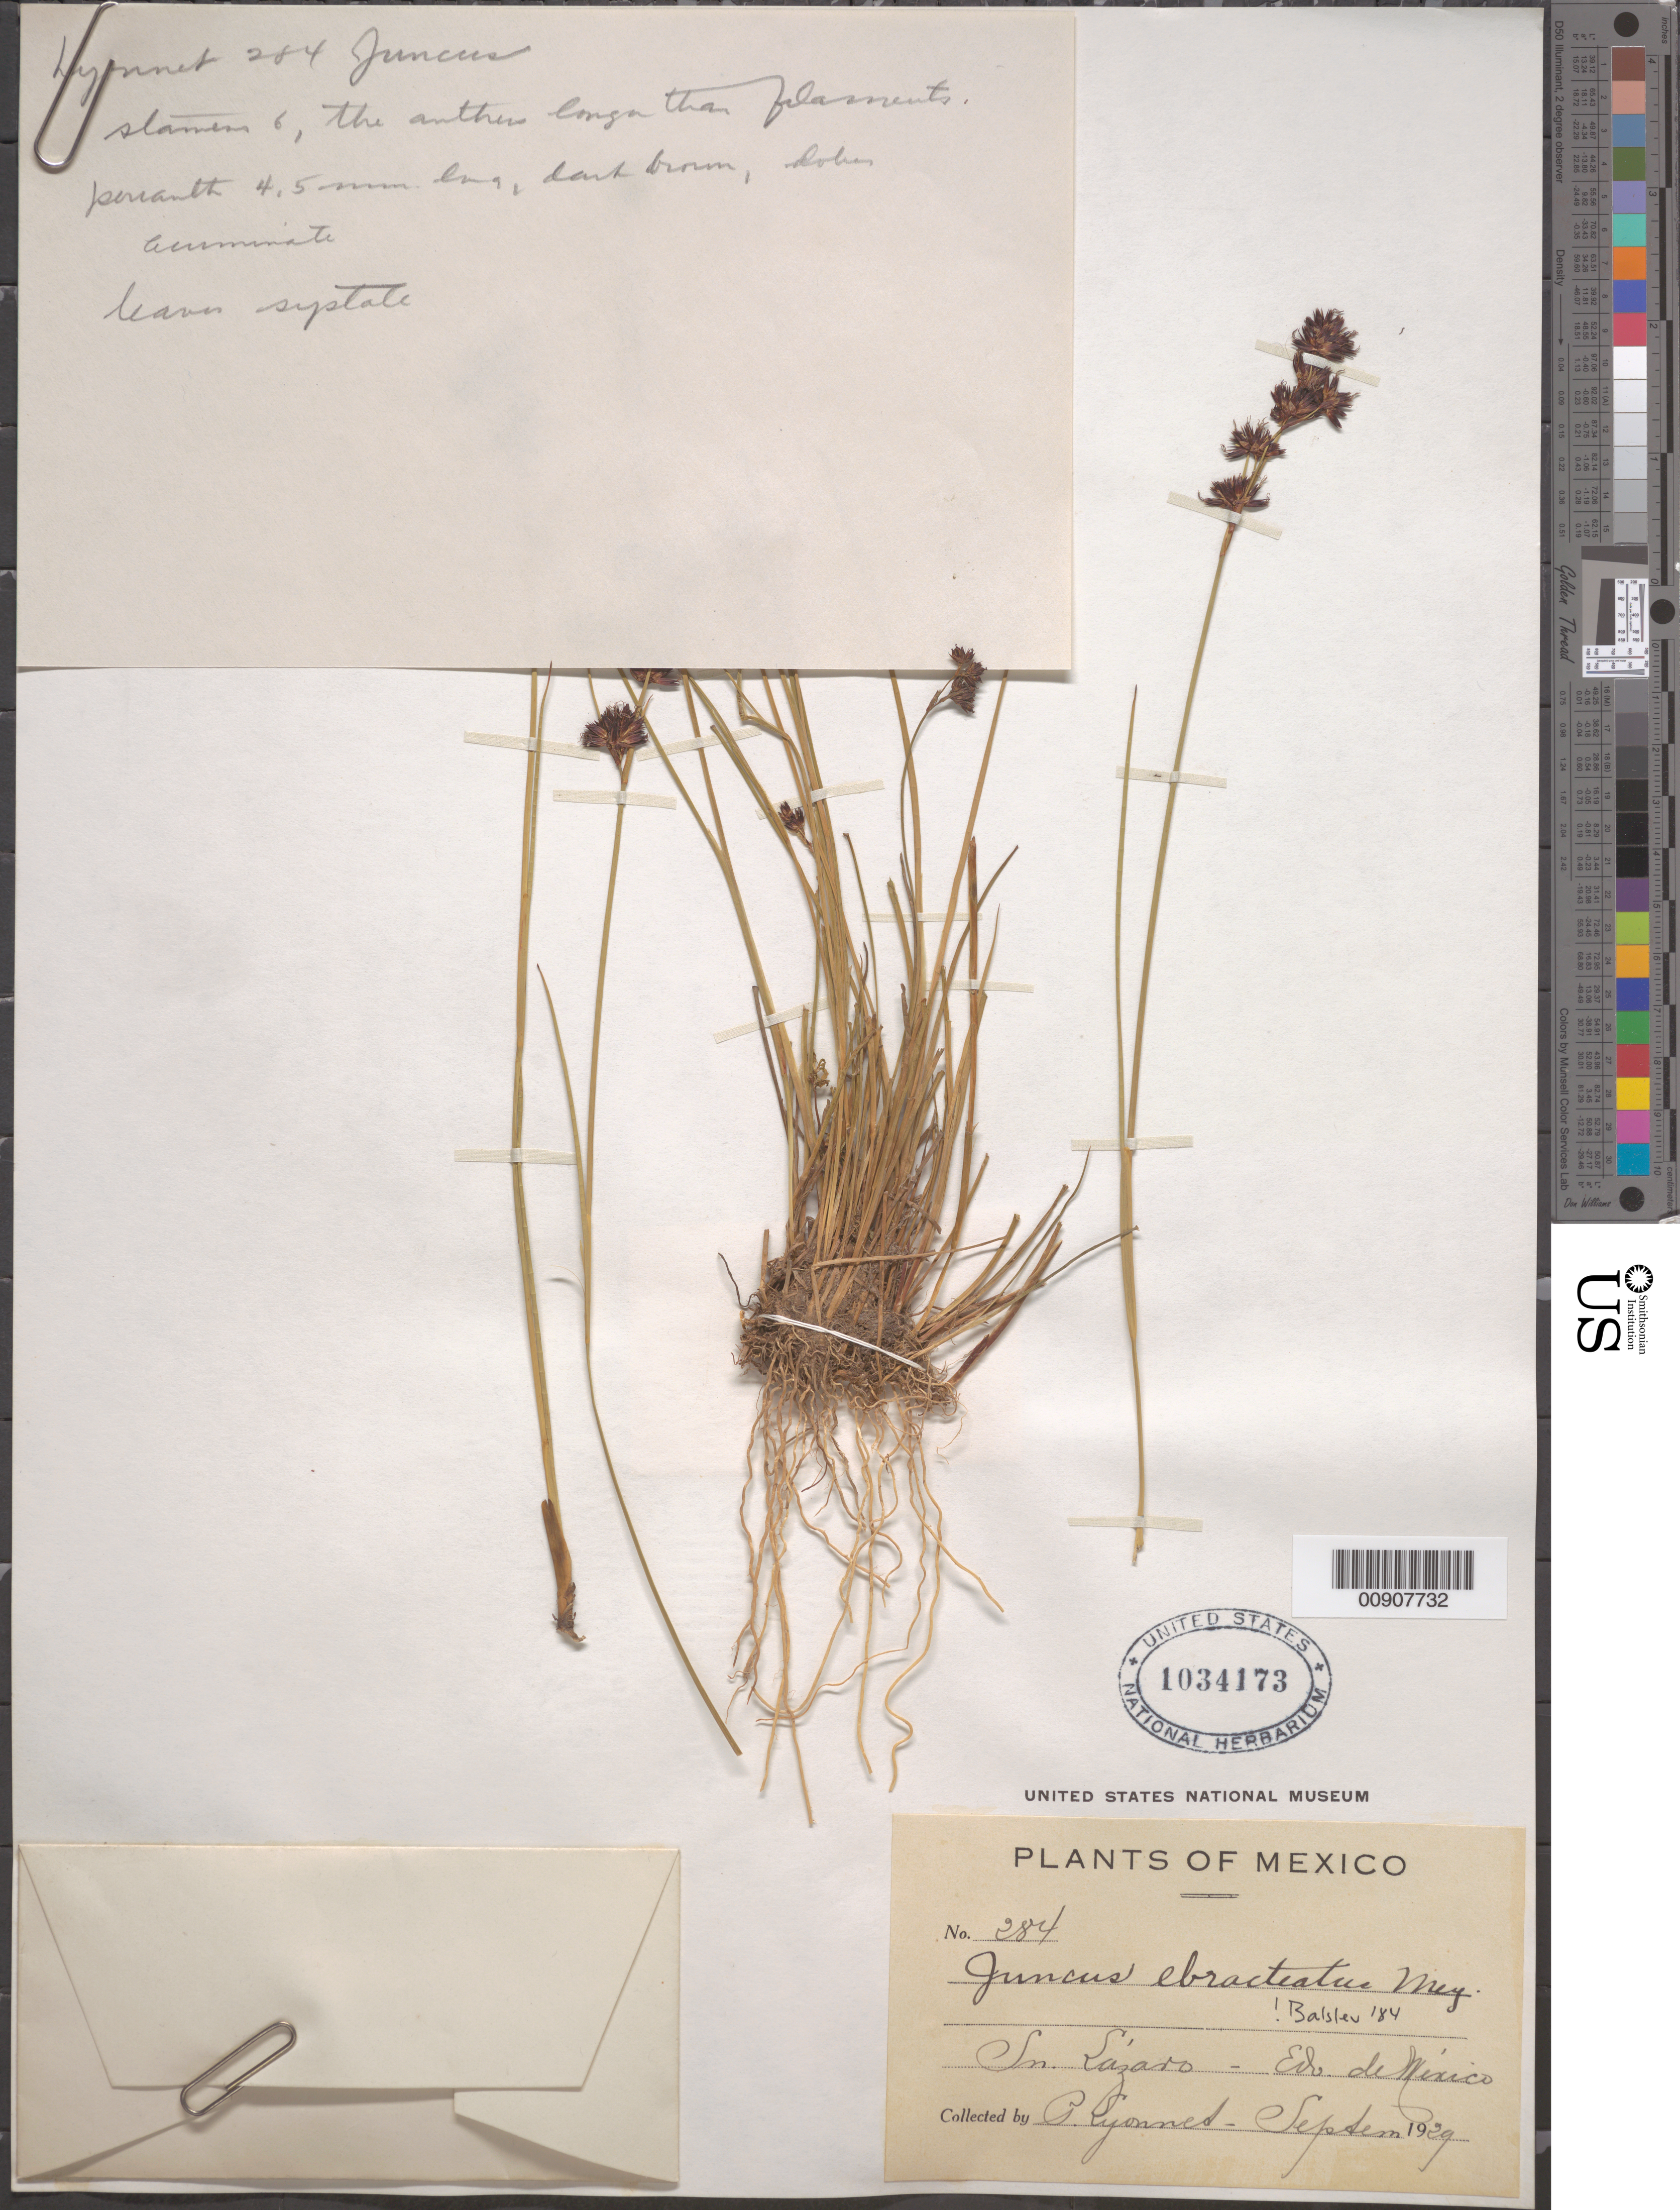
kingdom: Plantae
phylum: Tracheophyta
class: Liliopsida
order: Poales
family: Juncaceae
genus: Juncus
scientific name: Juncus ebracteatus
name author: E. Mey.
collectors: Bro. E. Lyonnet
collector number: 284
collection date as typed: Sep 1929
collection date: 1929-09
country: Mexico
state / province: México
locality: Sn. Lázaro, Estado de México.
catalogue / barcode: US 1034173